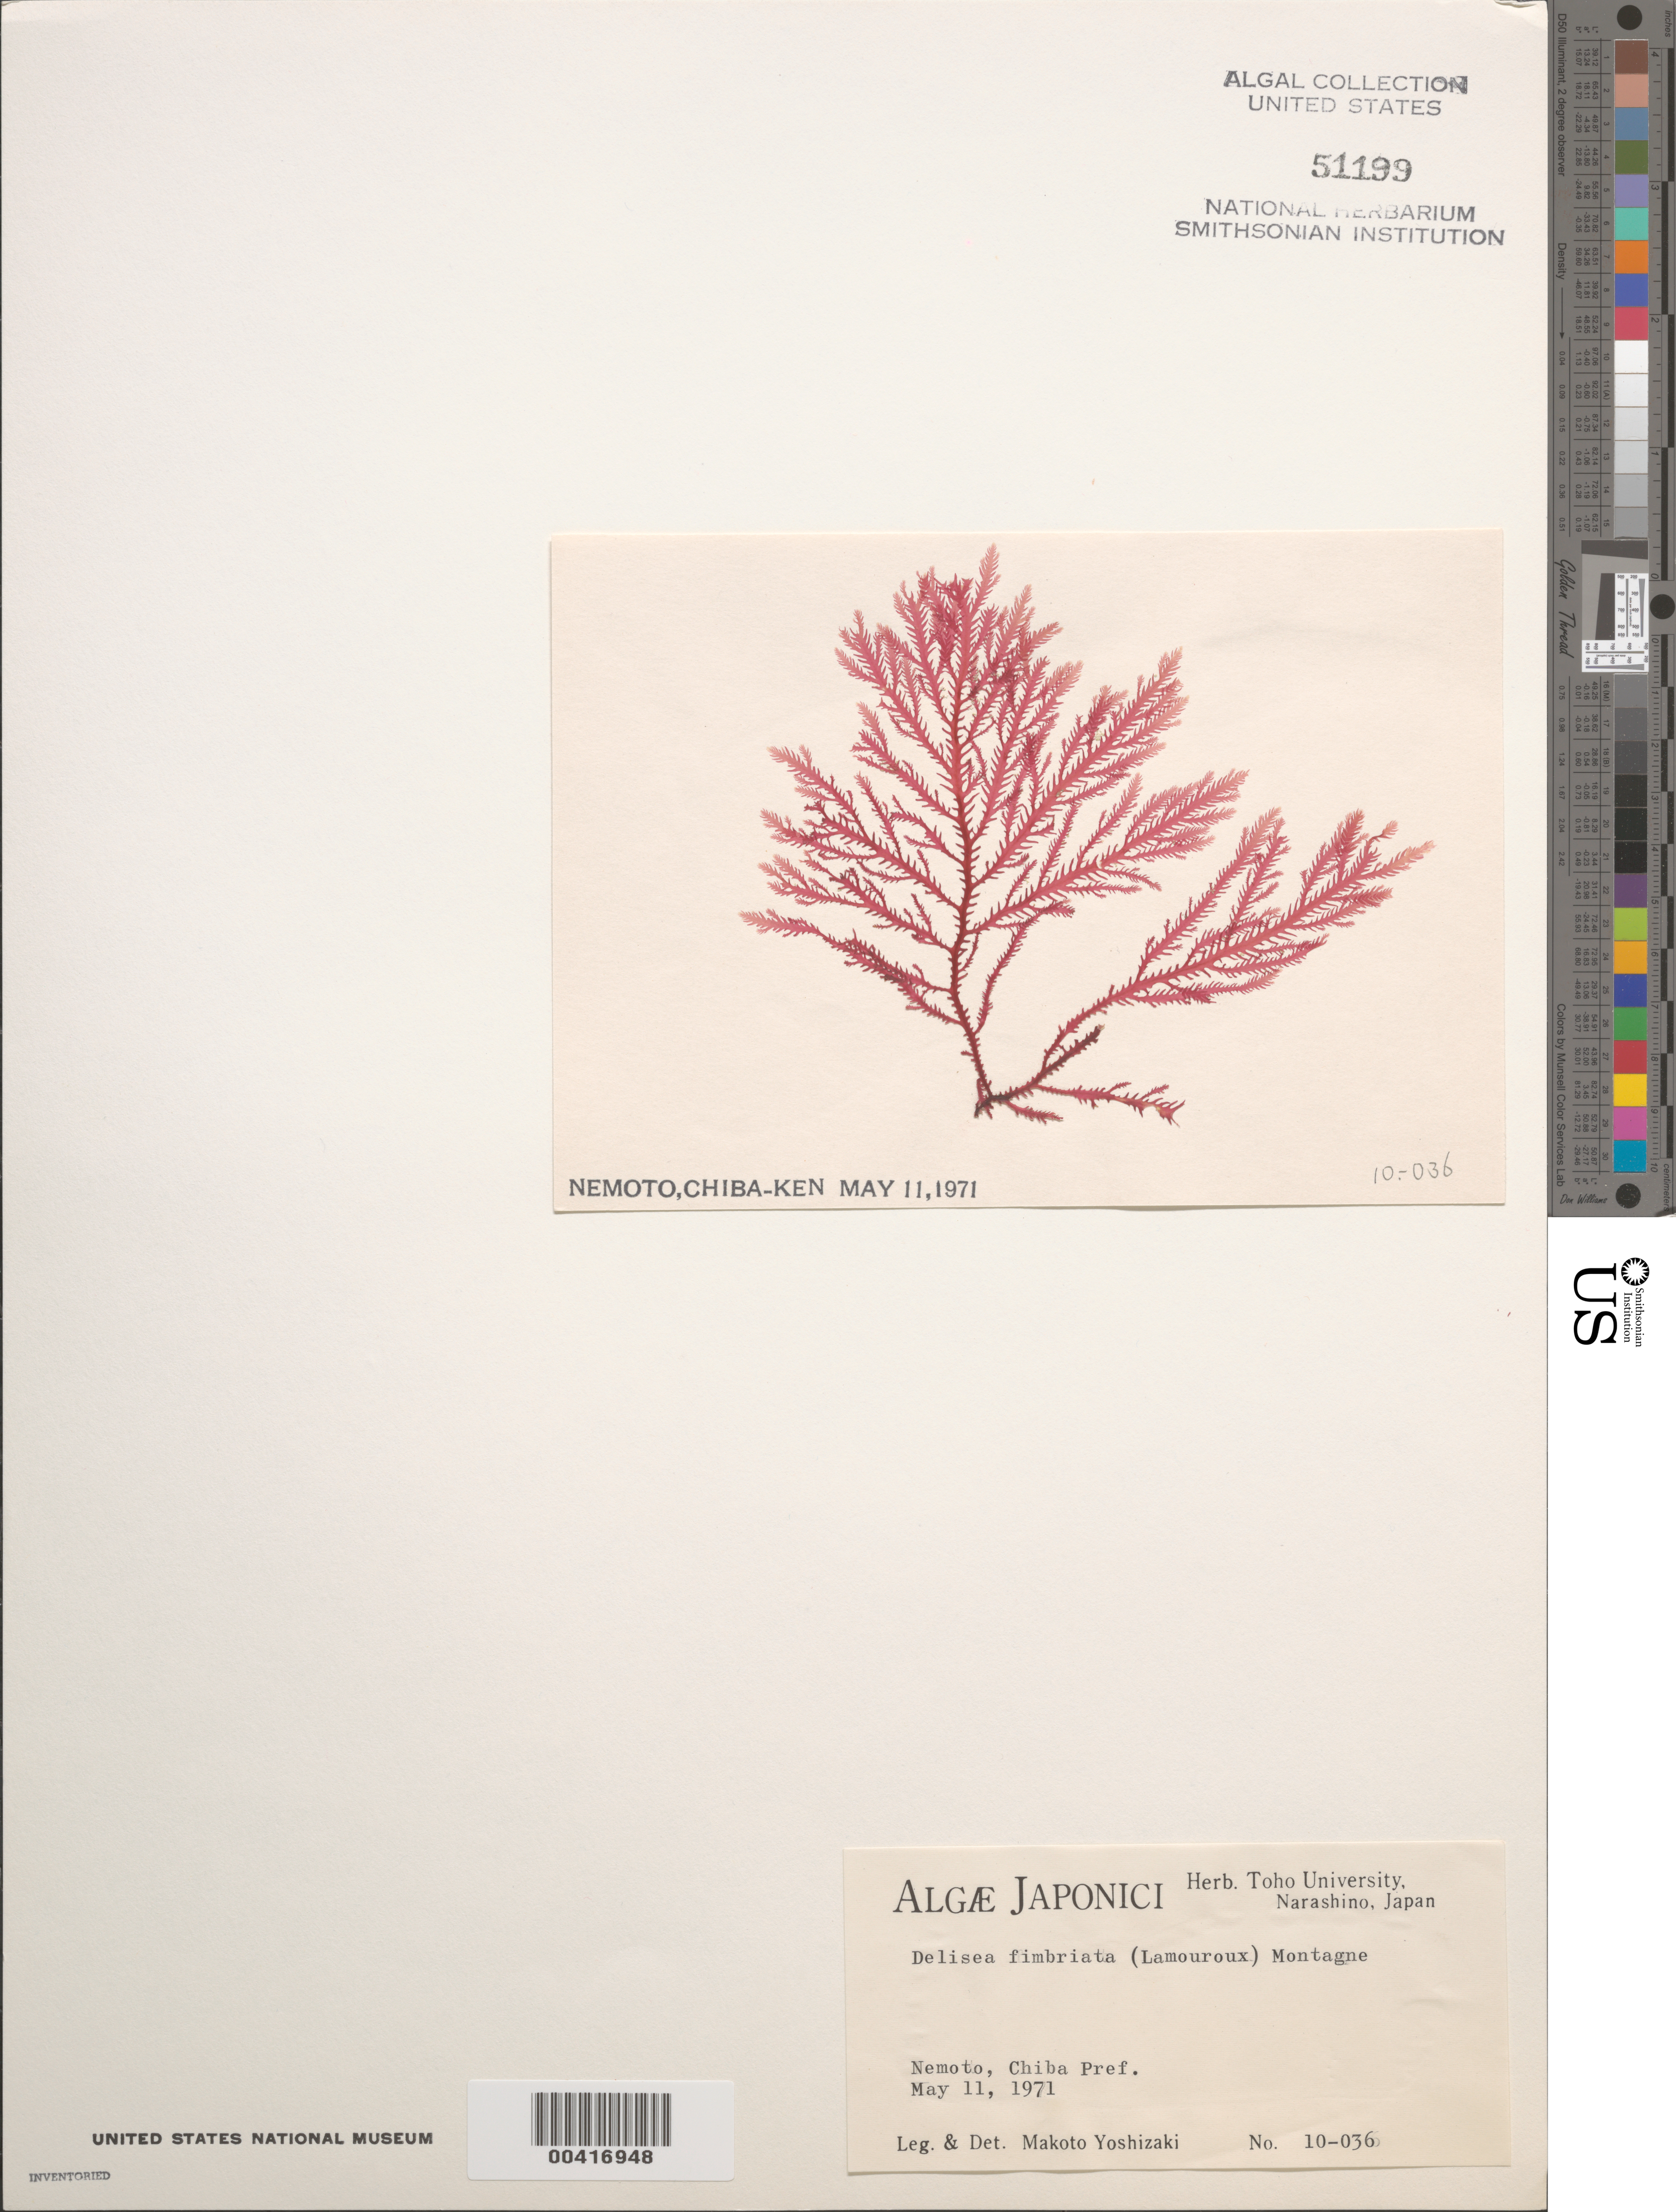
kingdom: Plantae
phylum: Rhodophyta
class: Florideophyceae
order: Bonnemaisoniales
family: Bonnemaisoniaceae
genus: Delisea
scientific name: Delisea fimbriata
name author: (J.V.Lamouroux) J.V.Lamouroux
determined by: Yoshizaki, M.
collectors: M. Yoshizaki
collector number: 10-036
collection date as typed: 11 May 1971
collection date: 1971-05-11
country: Japan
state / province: Tiba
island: Honshu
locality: Nemoto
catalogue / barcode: US 51199